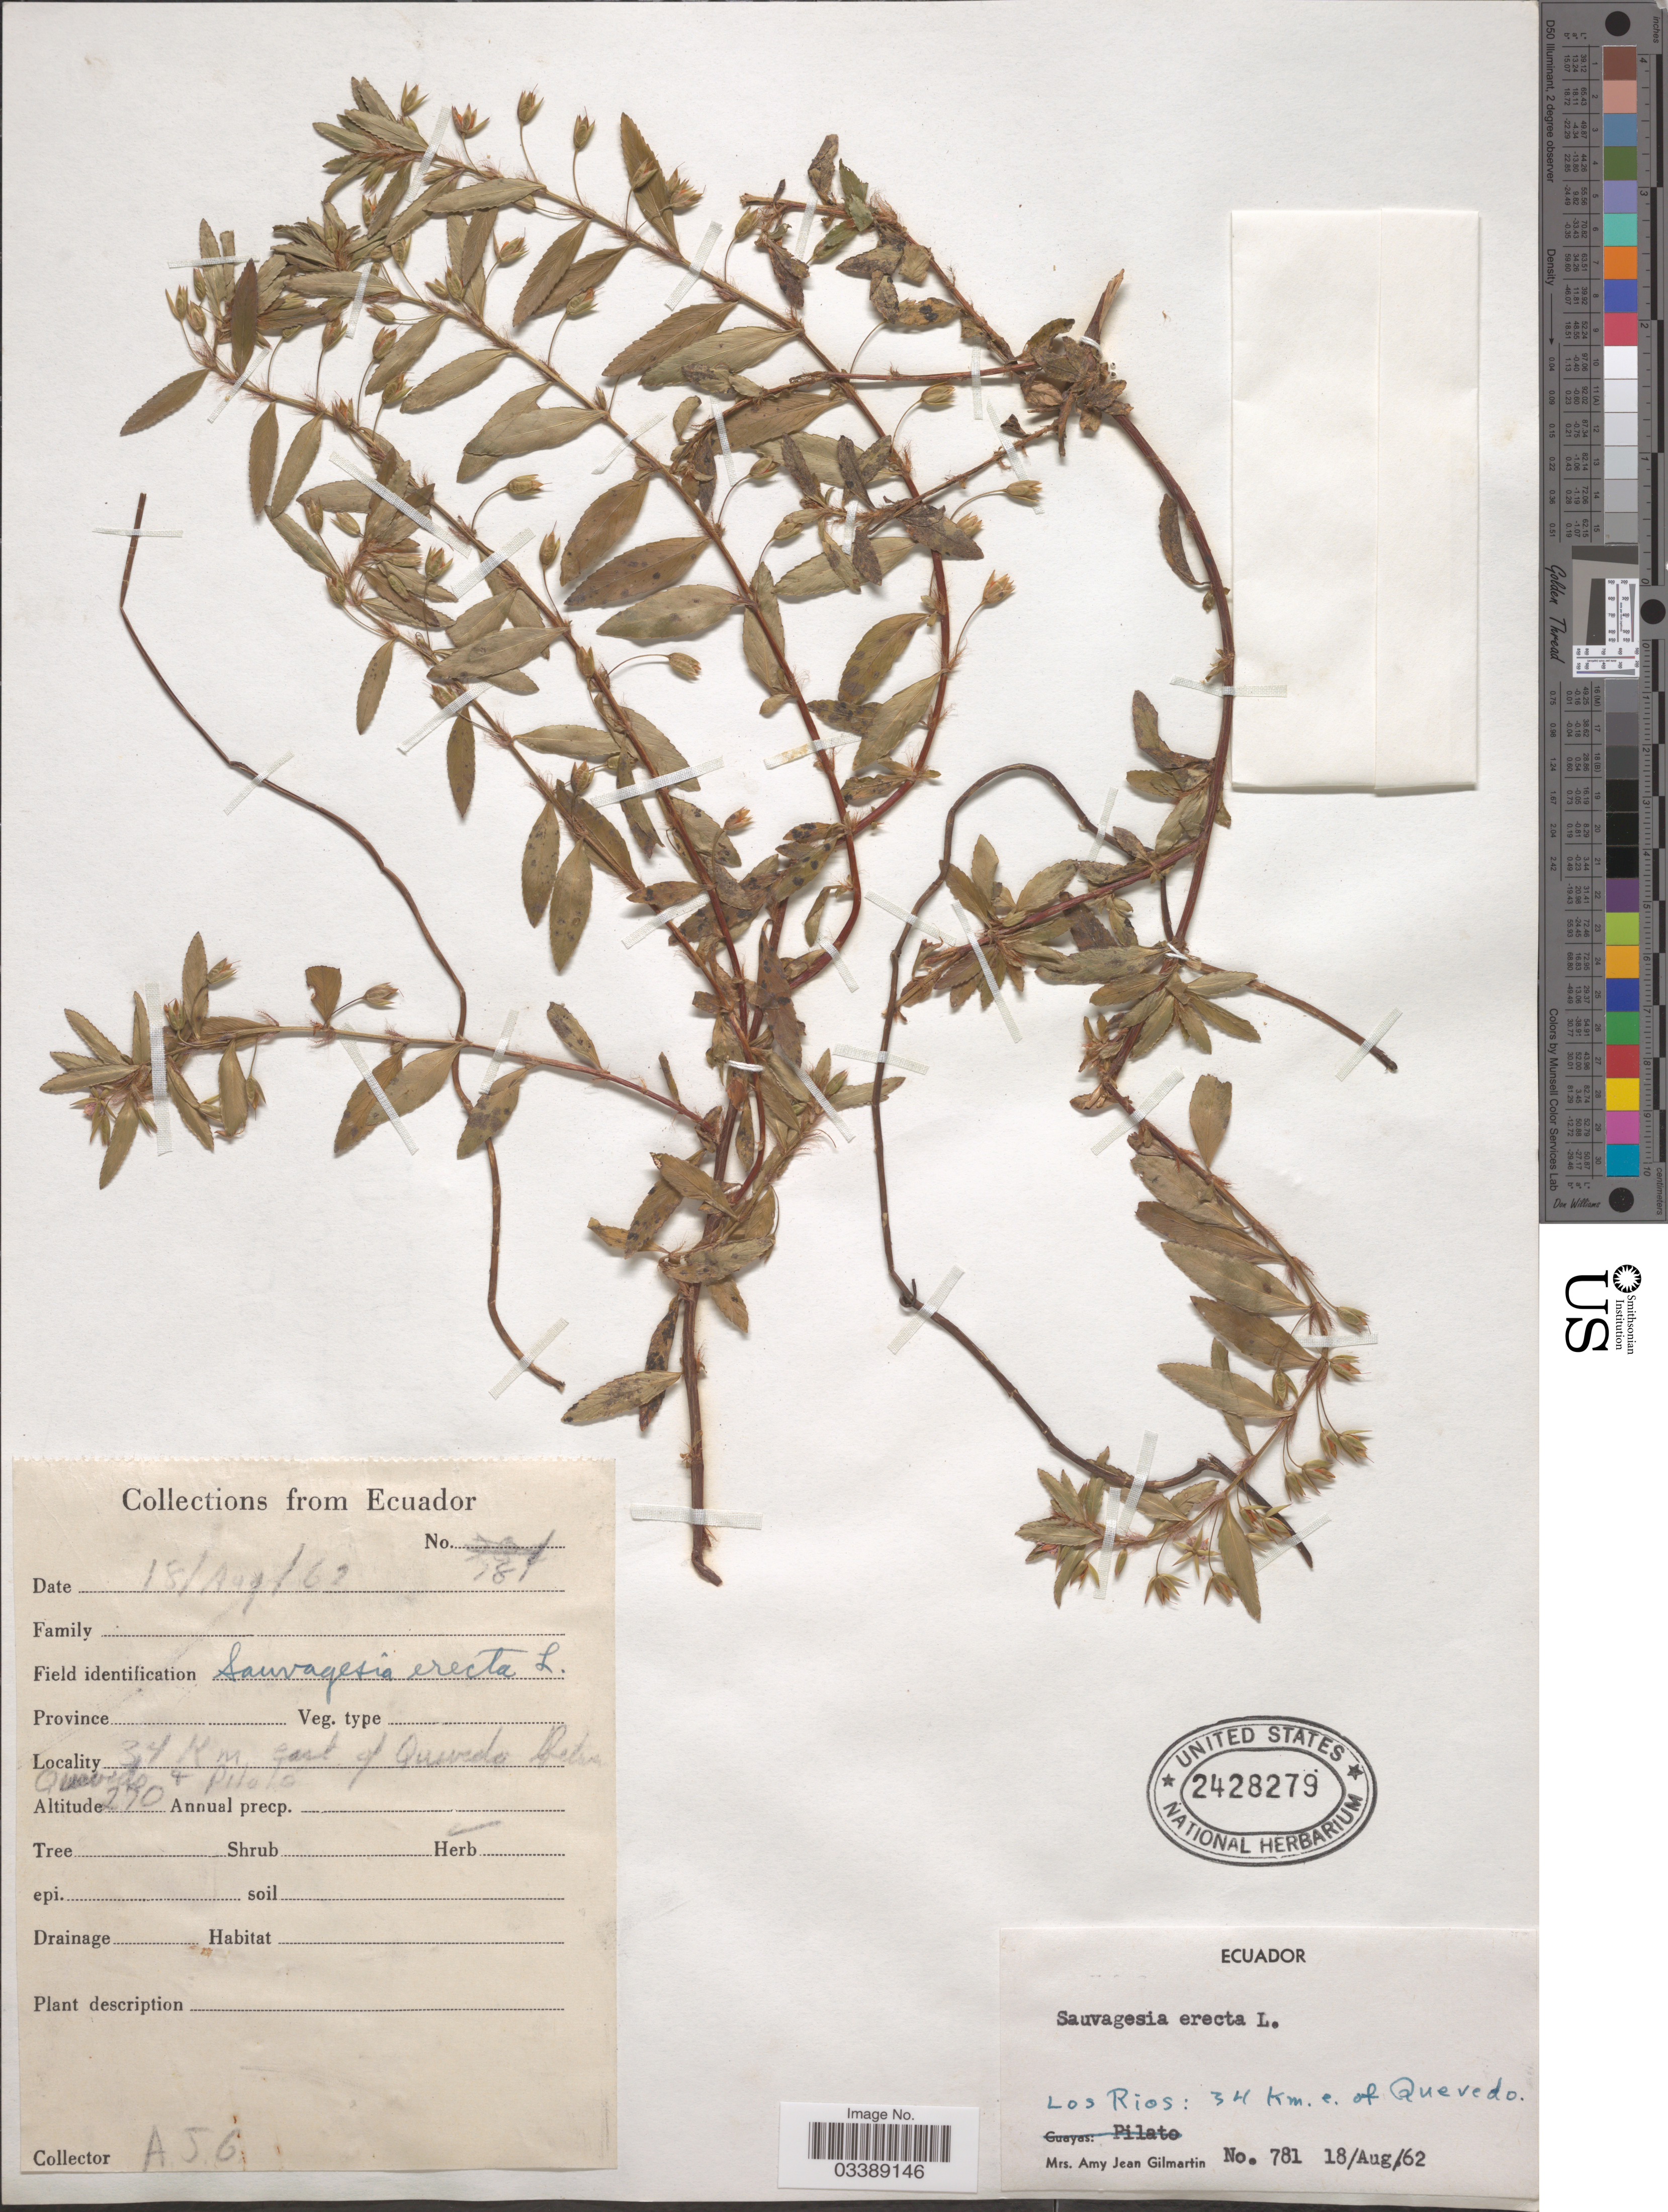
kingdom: Plantae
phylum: Tracheophyta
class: Magnoliopsida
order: Malpighiales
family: Ochnaceae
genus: Sauvagesia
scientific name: Sauvagesia erecta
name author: L.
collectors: A. Gilmartin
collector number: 781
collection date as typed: Transcribed d/m/y: 18/8/62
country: Ecuador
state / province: Los Ríos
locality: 34 Km. east of Quevedo betw. Quevedo & Pilato [unsure placement]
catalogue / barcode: US 2428279